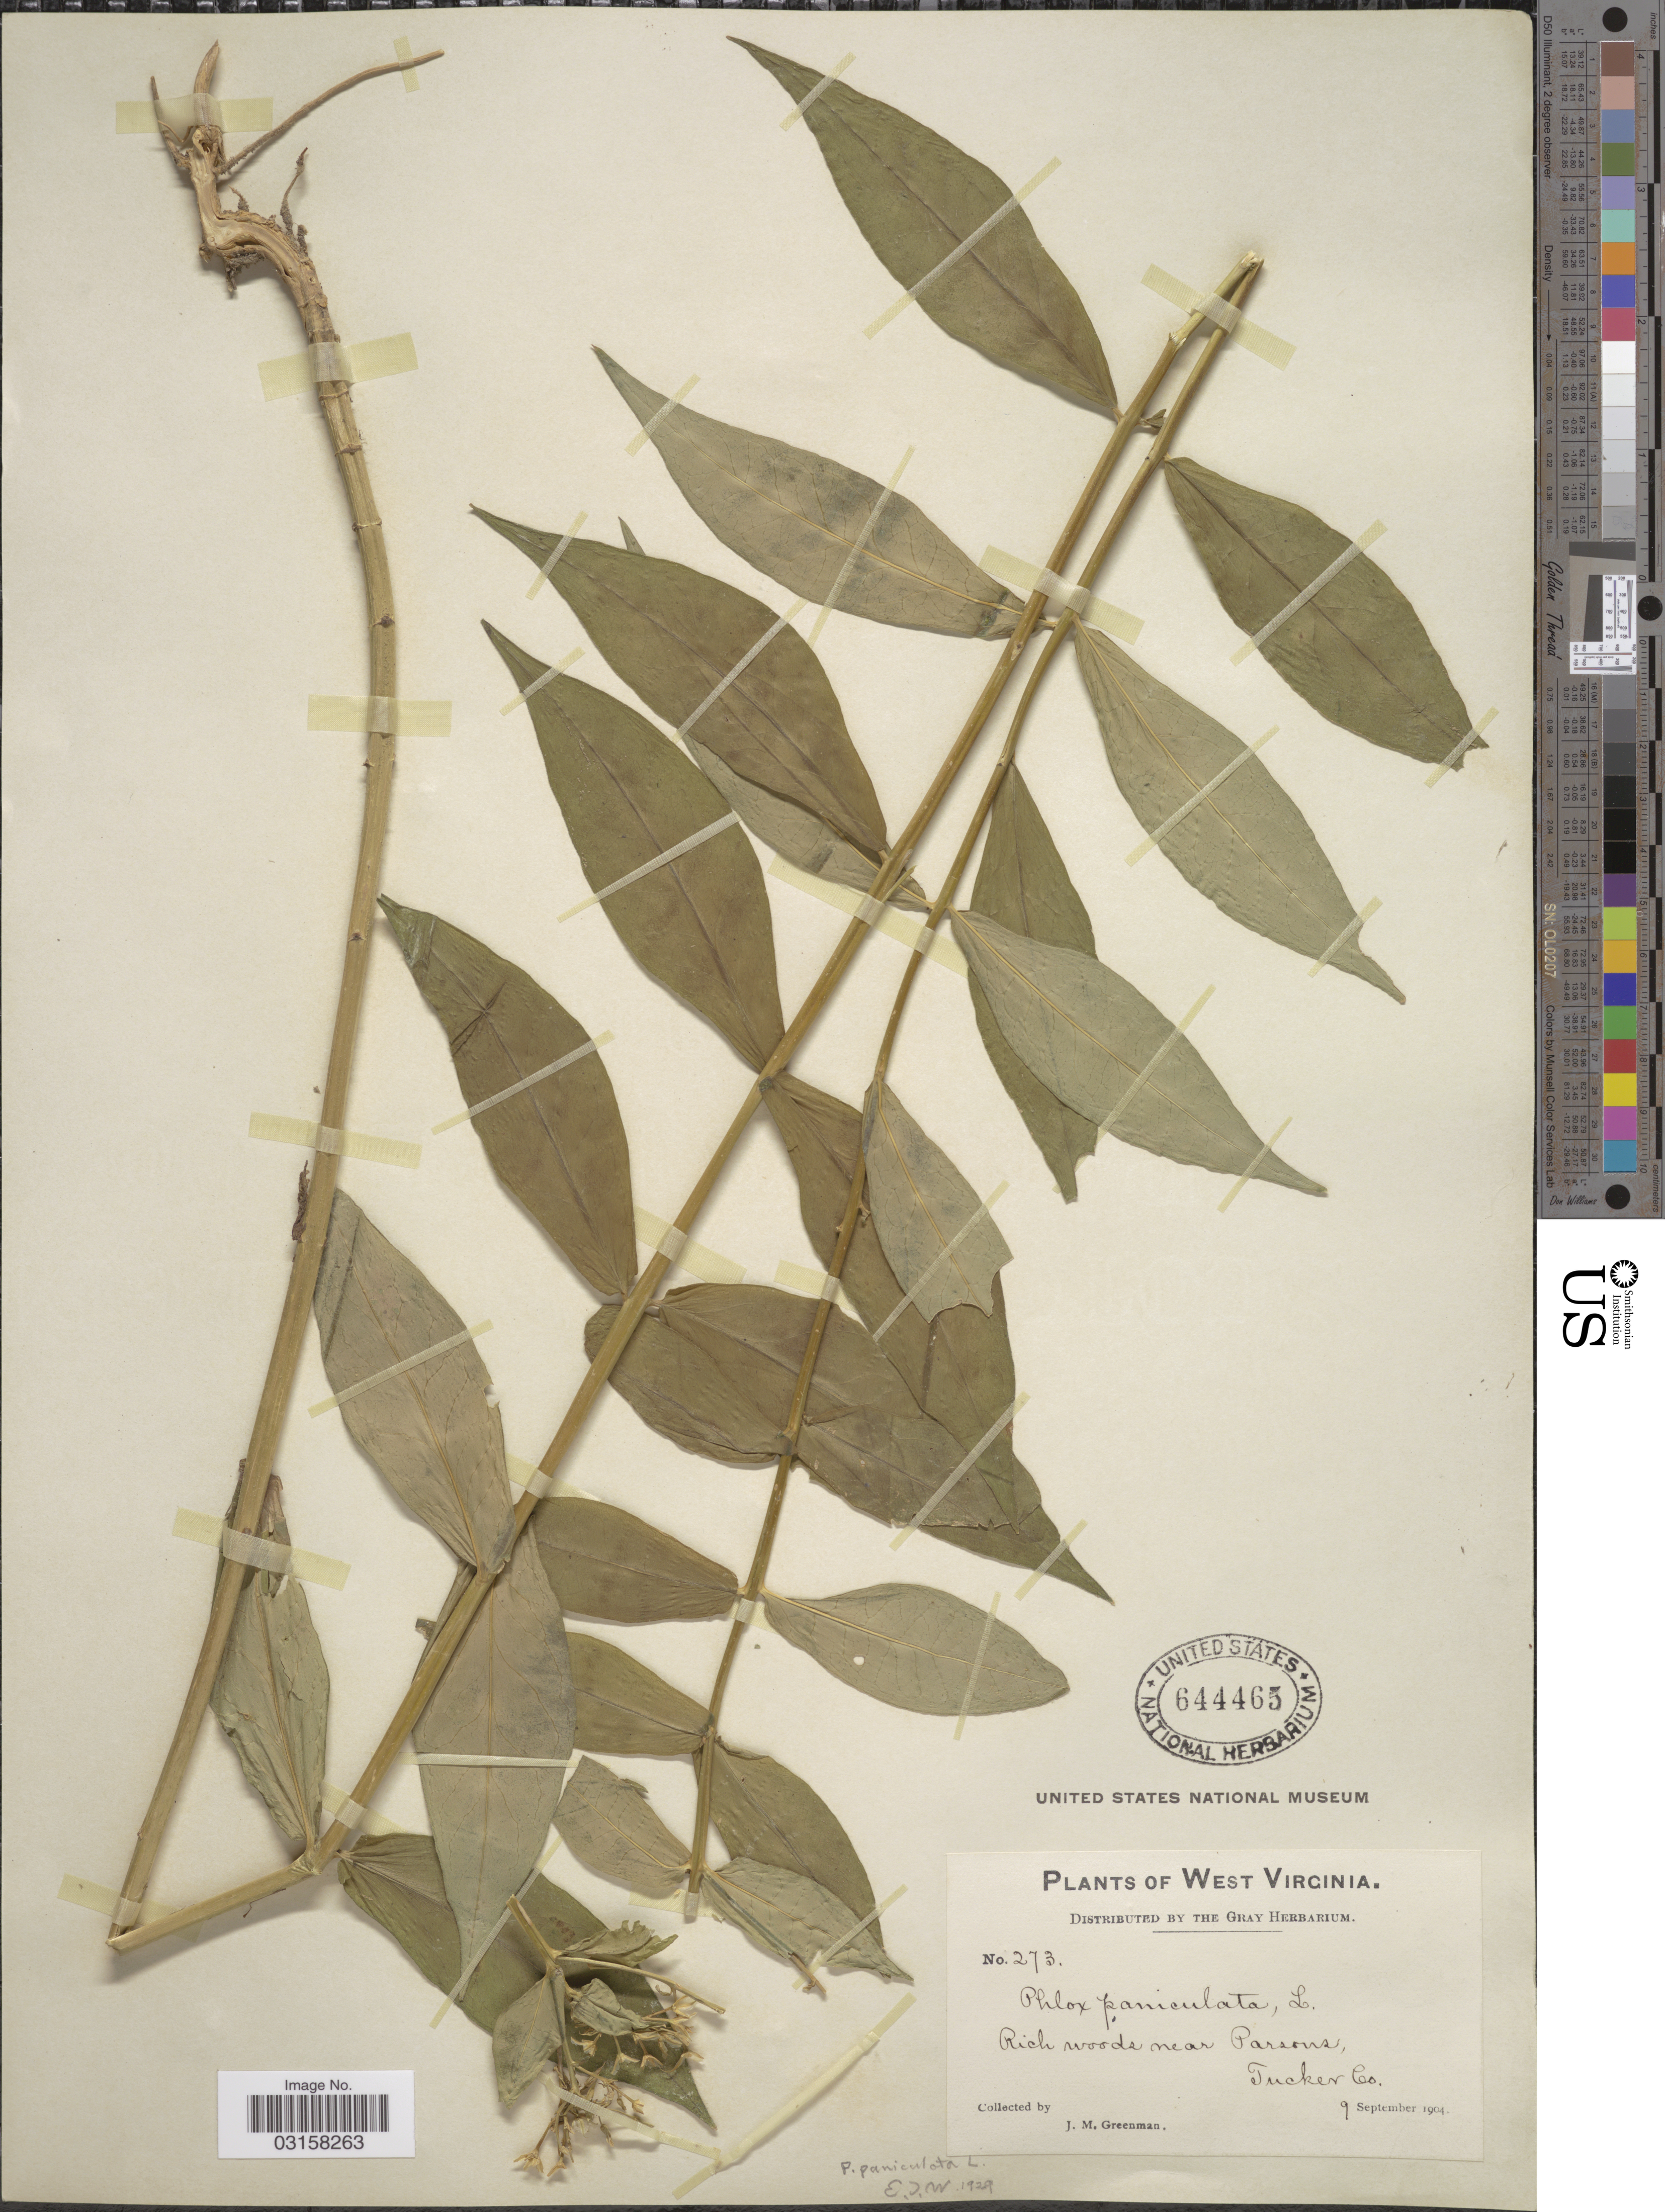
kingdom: Plantae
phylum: Tracheophyta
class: Magnoliopsida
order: Ericales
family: Polemoniaceae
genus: Phlox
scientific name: Phlox paniculata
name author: L.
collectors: J. M. Greenman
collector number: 273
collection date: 1904-09-09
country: United States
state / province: West Virginia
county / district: Tucker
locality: Rich woods near Parsons, Tucker Co.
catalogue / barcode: US 644465